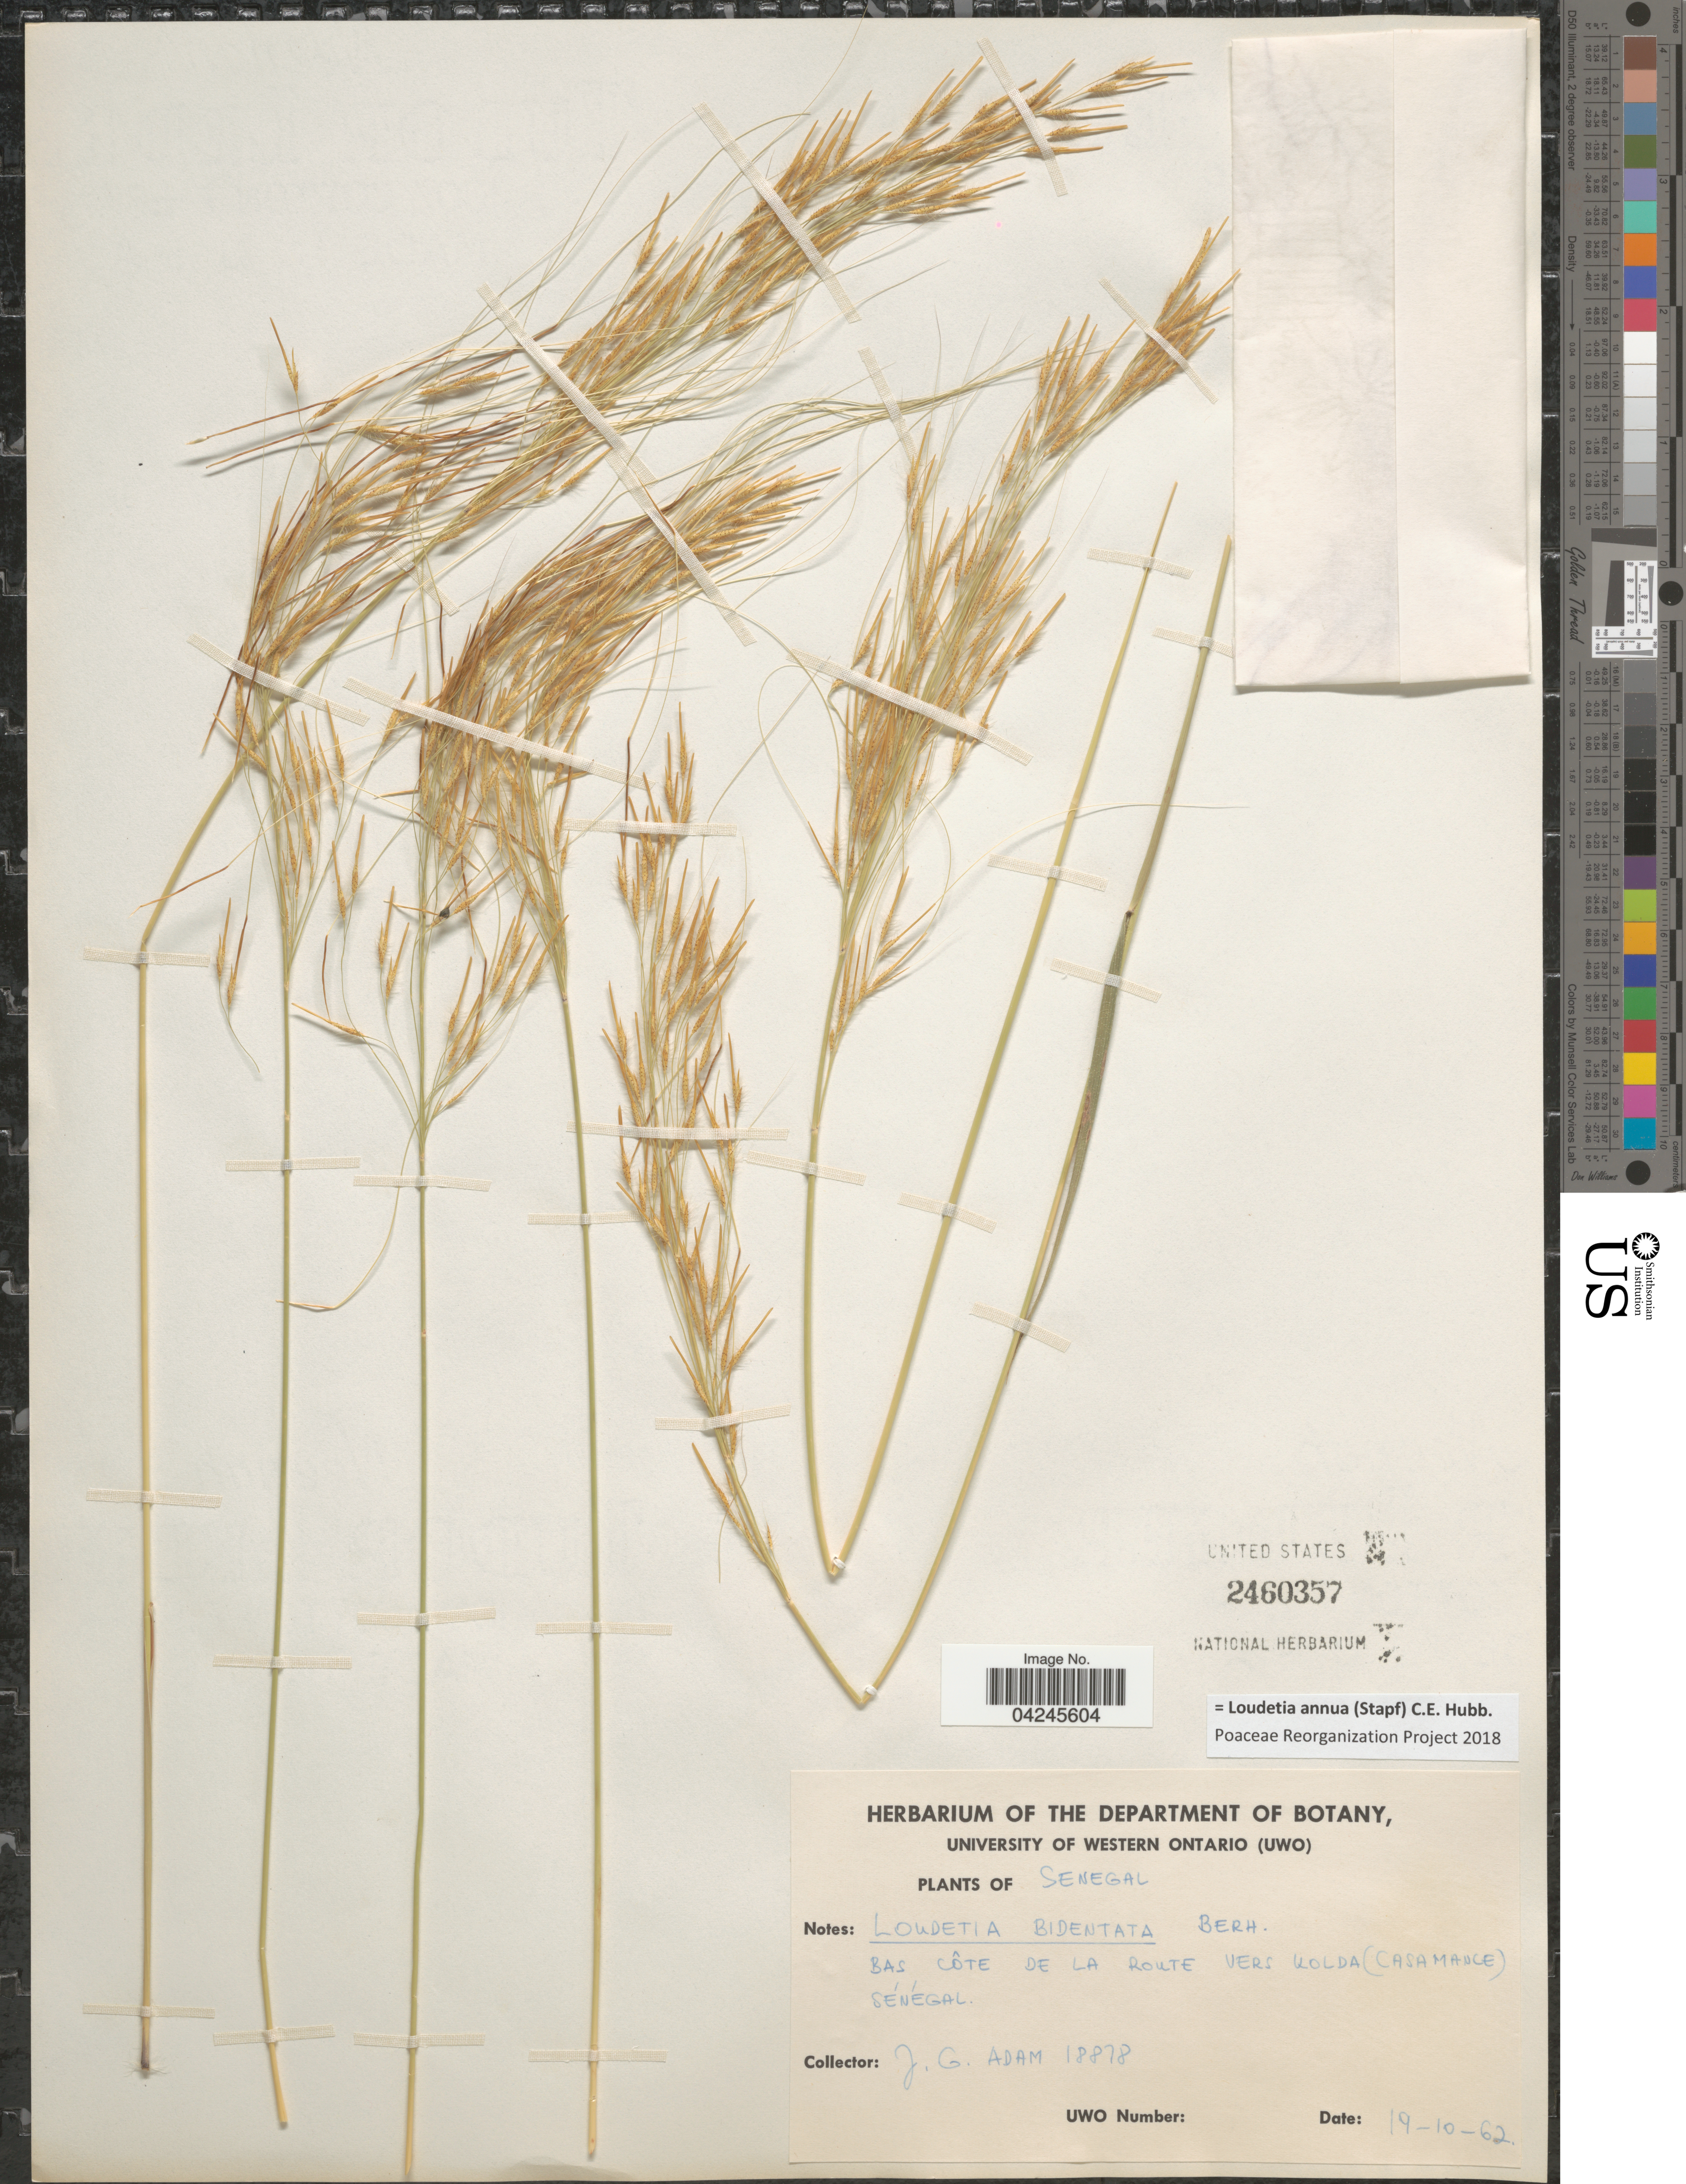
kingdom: Plantae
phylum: Tracheophyta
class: Liliopsida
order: Poales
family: Poaceae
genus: Loudetia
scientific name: Loudetia annua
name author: (Stapf) C.E. Hubb.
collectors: J. Adam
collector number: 18878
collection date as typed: Transcribed d/m/y: 19/10/62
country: Senegal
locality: Bas côte de la route vers Kolda (Casamance). Sénégal.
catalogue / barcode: US 2460357